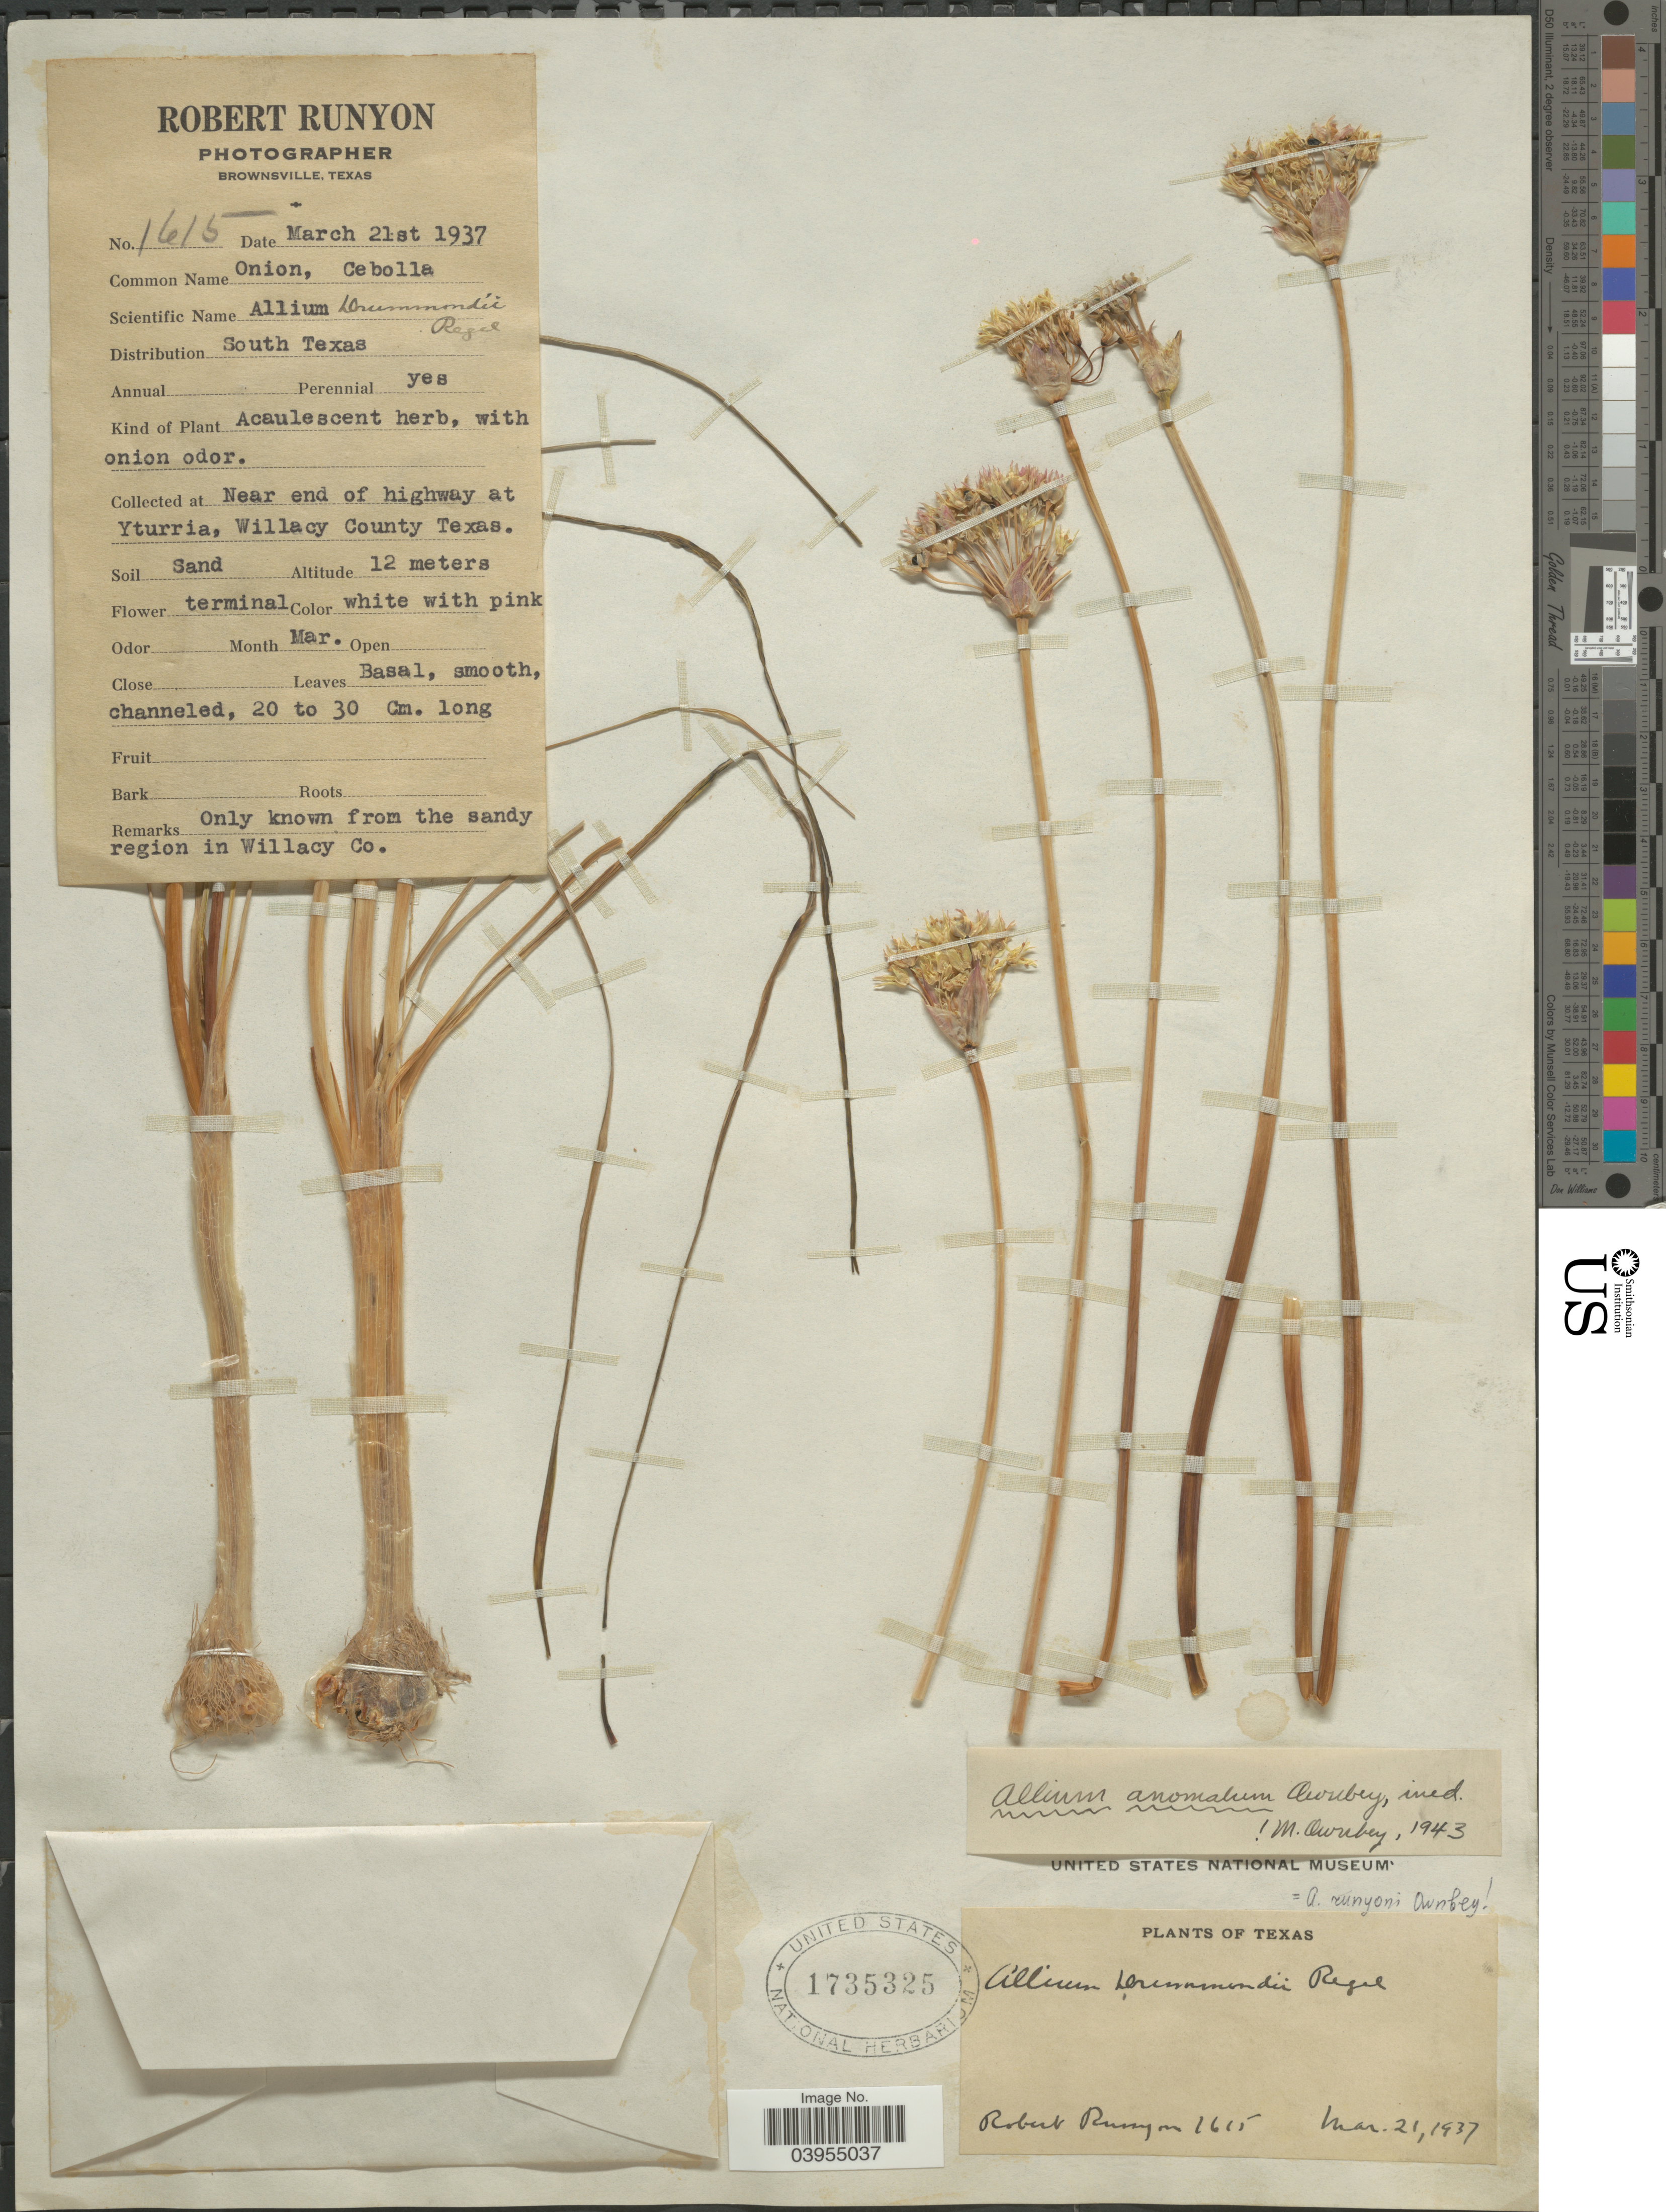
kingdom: Plantae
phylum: Tracheophyta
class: Liliopsida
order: Asparagales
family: Amaryllidaceae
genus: Allium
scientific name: Allium anomalum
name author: Ownbey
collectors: R. Runyon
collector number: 1615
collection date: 1937-03-21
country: United States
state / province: Texas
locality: South Texas [unsure placement] Near end of highway at Yturria, Willacy County Texas. Only known from the sandy region in Willacy Co. [unsure placement]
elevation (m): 12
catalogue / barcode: US 1735325